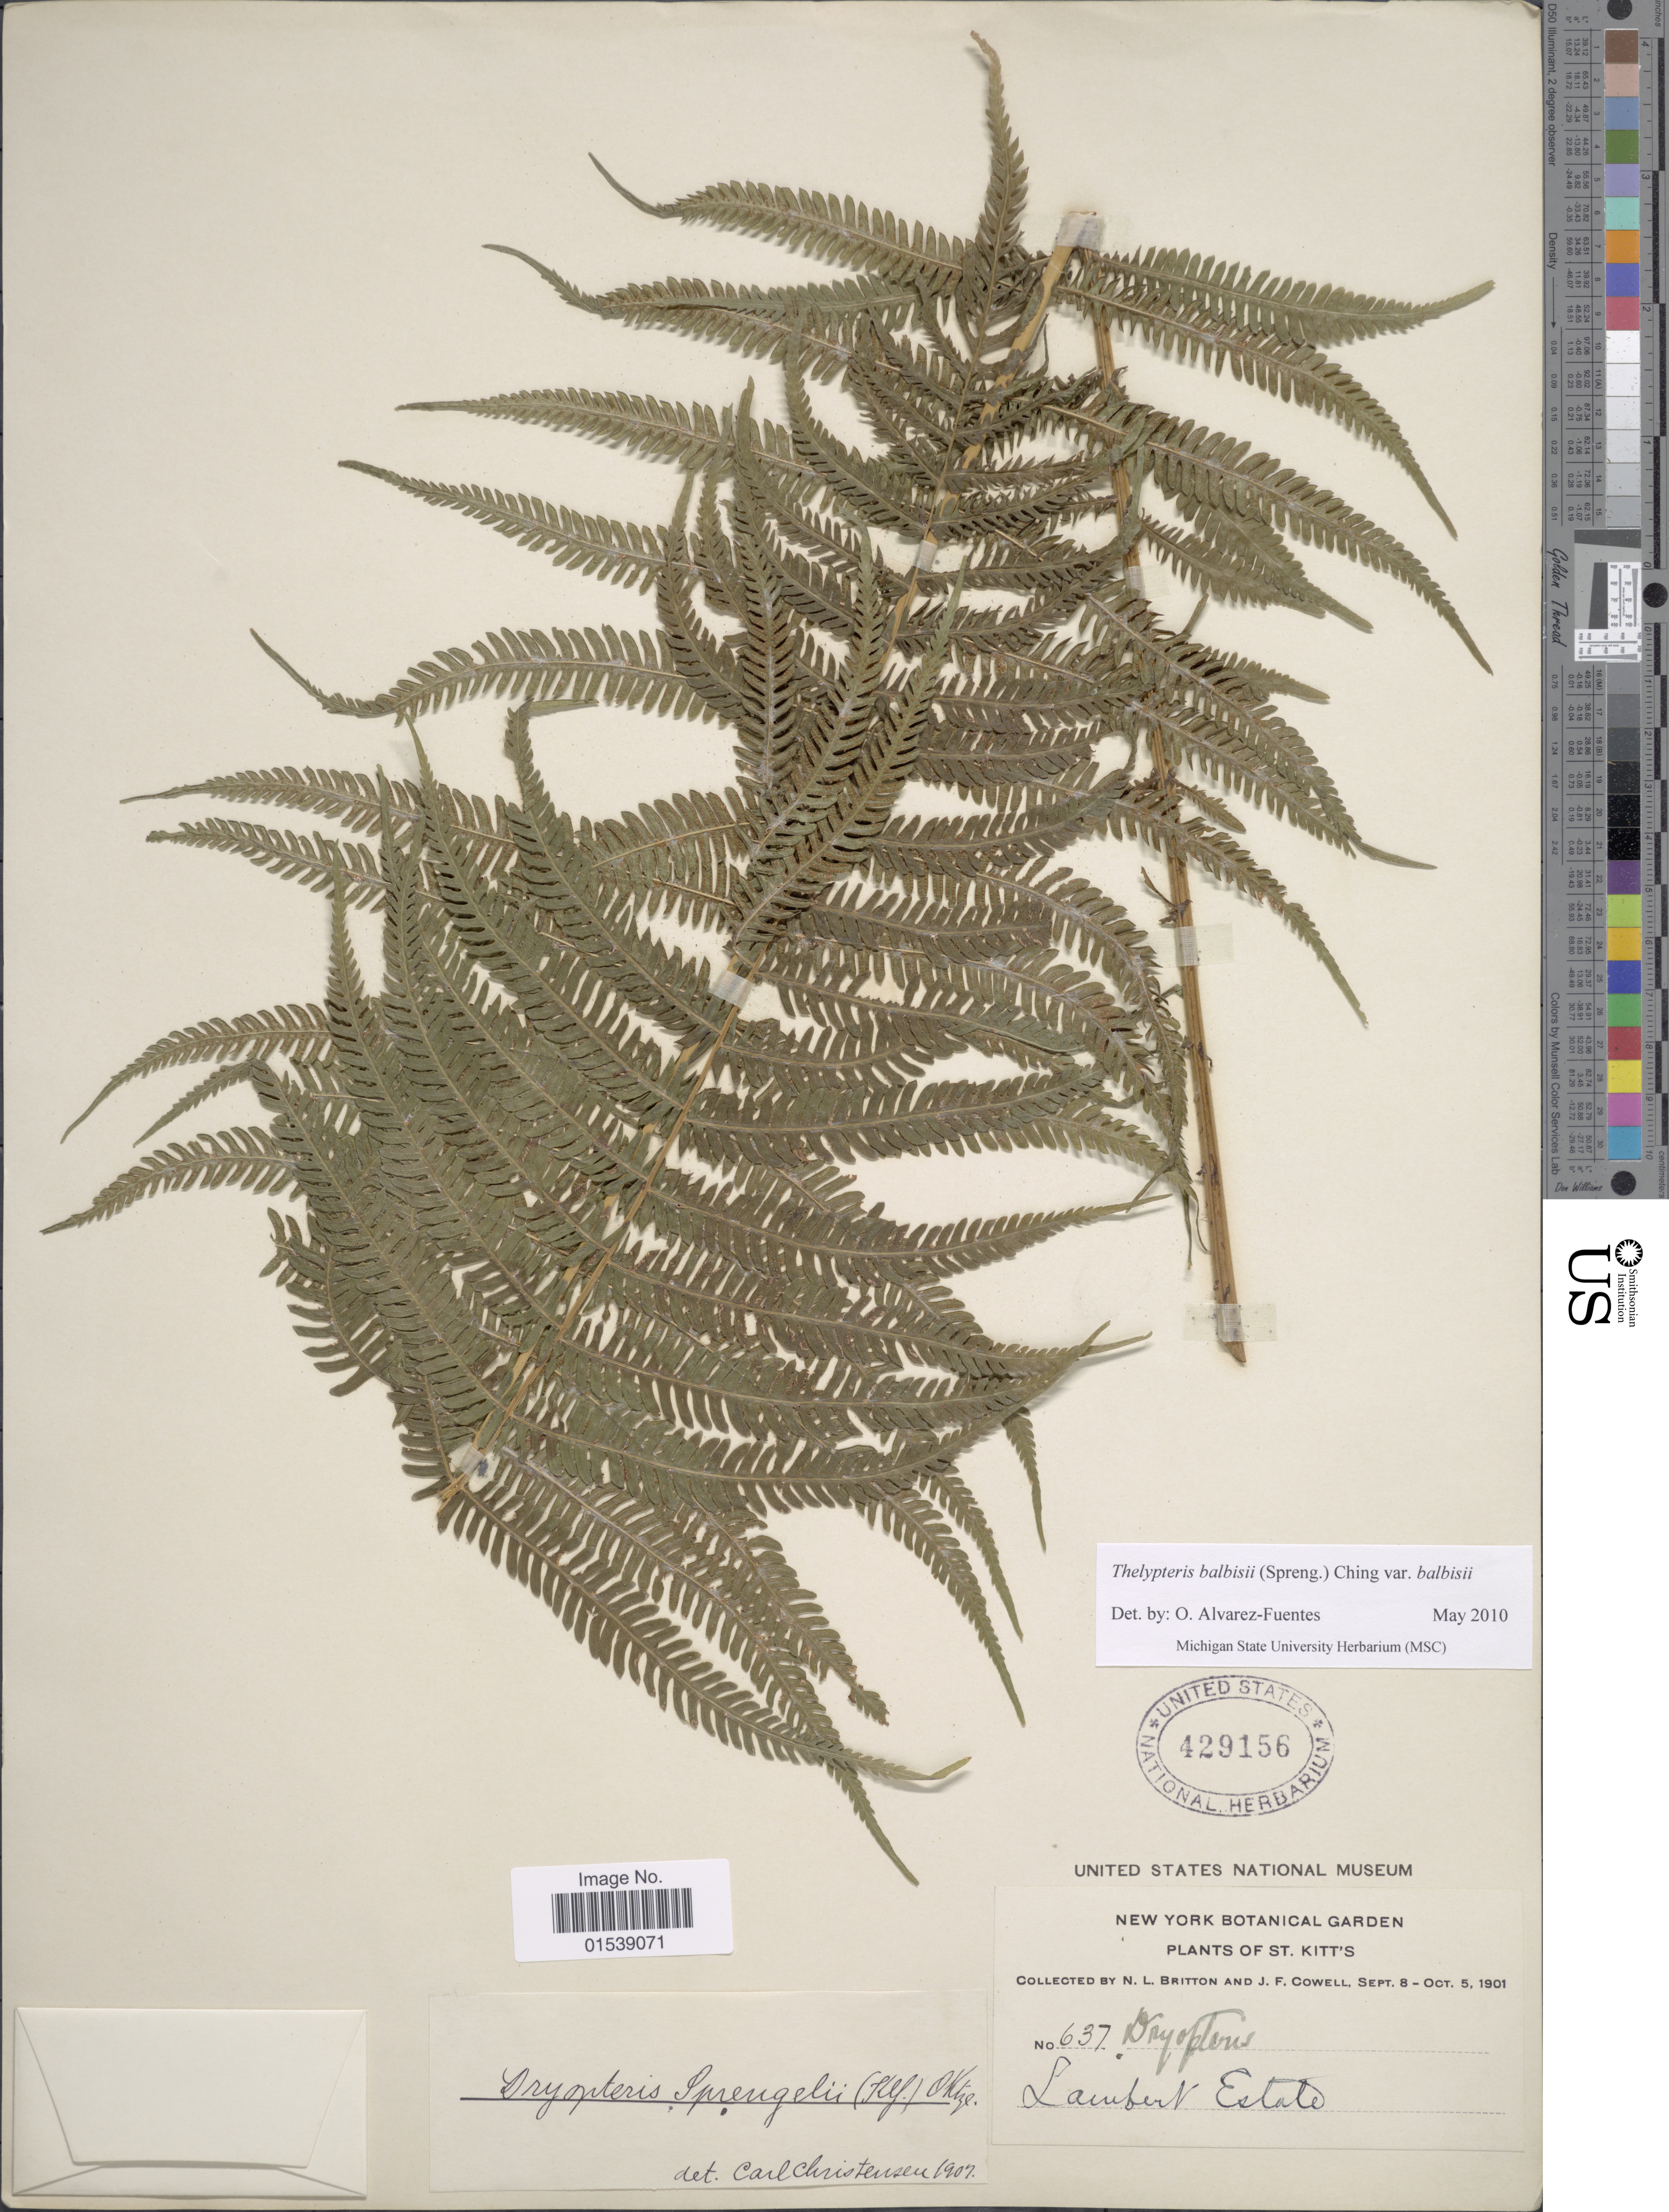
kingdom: Plantae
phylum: Tracheophyta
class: Polypodiopsida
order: Polypodiales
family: Thelypteridaceae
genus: Amauropelta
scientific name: Amauropelta balbisii (Spreng.) comb. nov., ined. 2015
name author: (Spreng.)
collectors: N. Britton & J. F. Cowell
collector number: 637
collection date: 1901-09-08/1901-10-05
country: St. Christopher-Nevis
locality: St. Kitt's, Lambert Estate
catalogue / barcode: US 429156